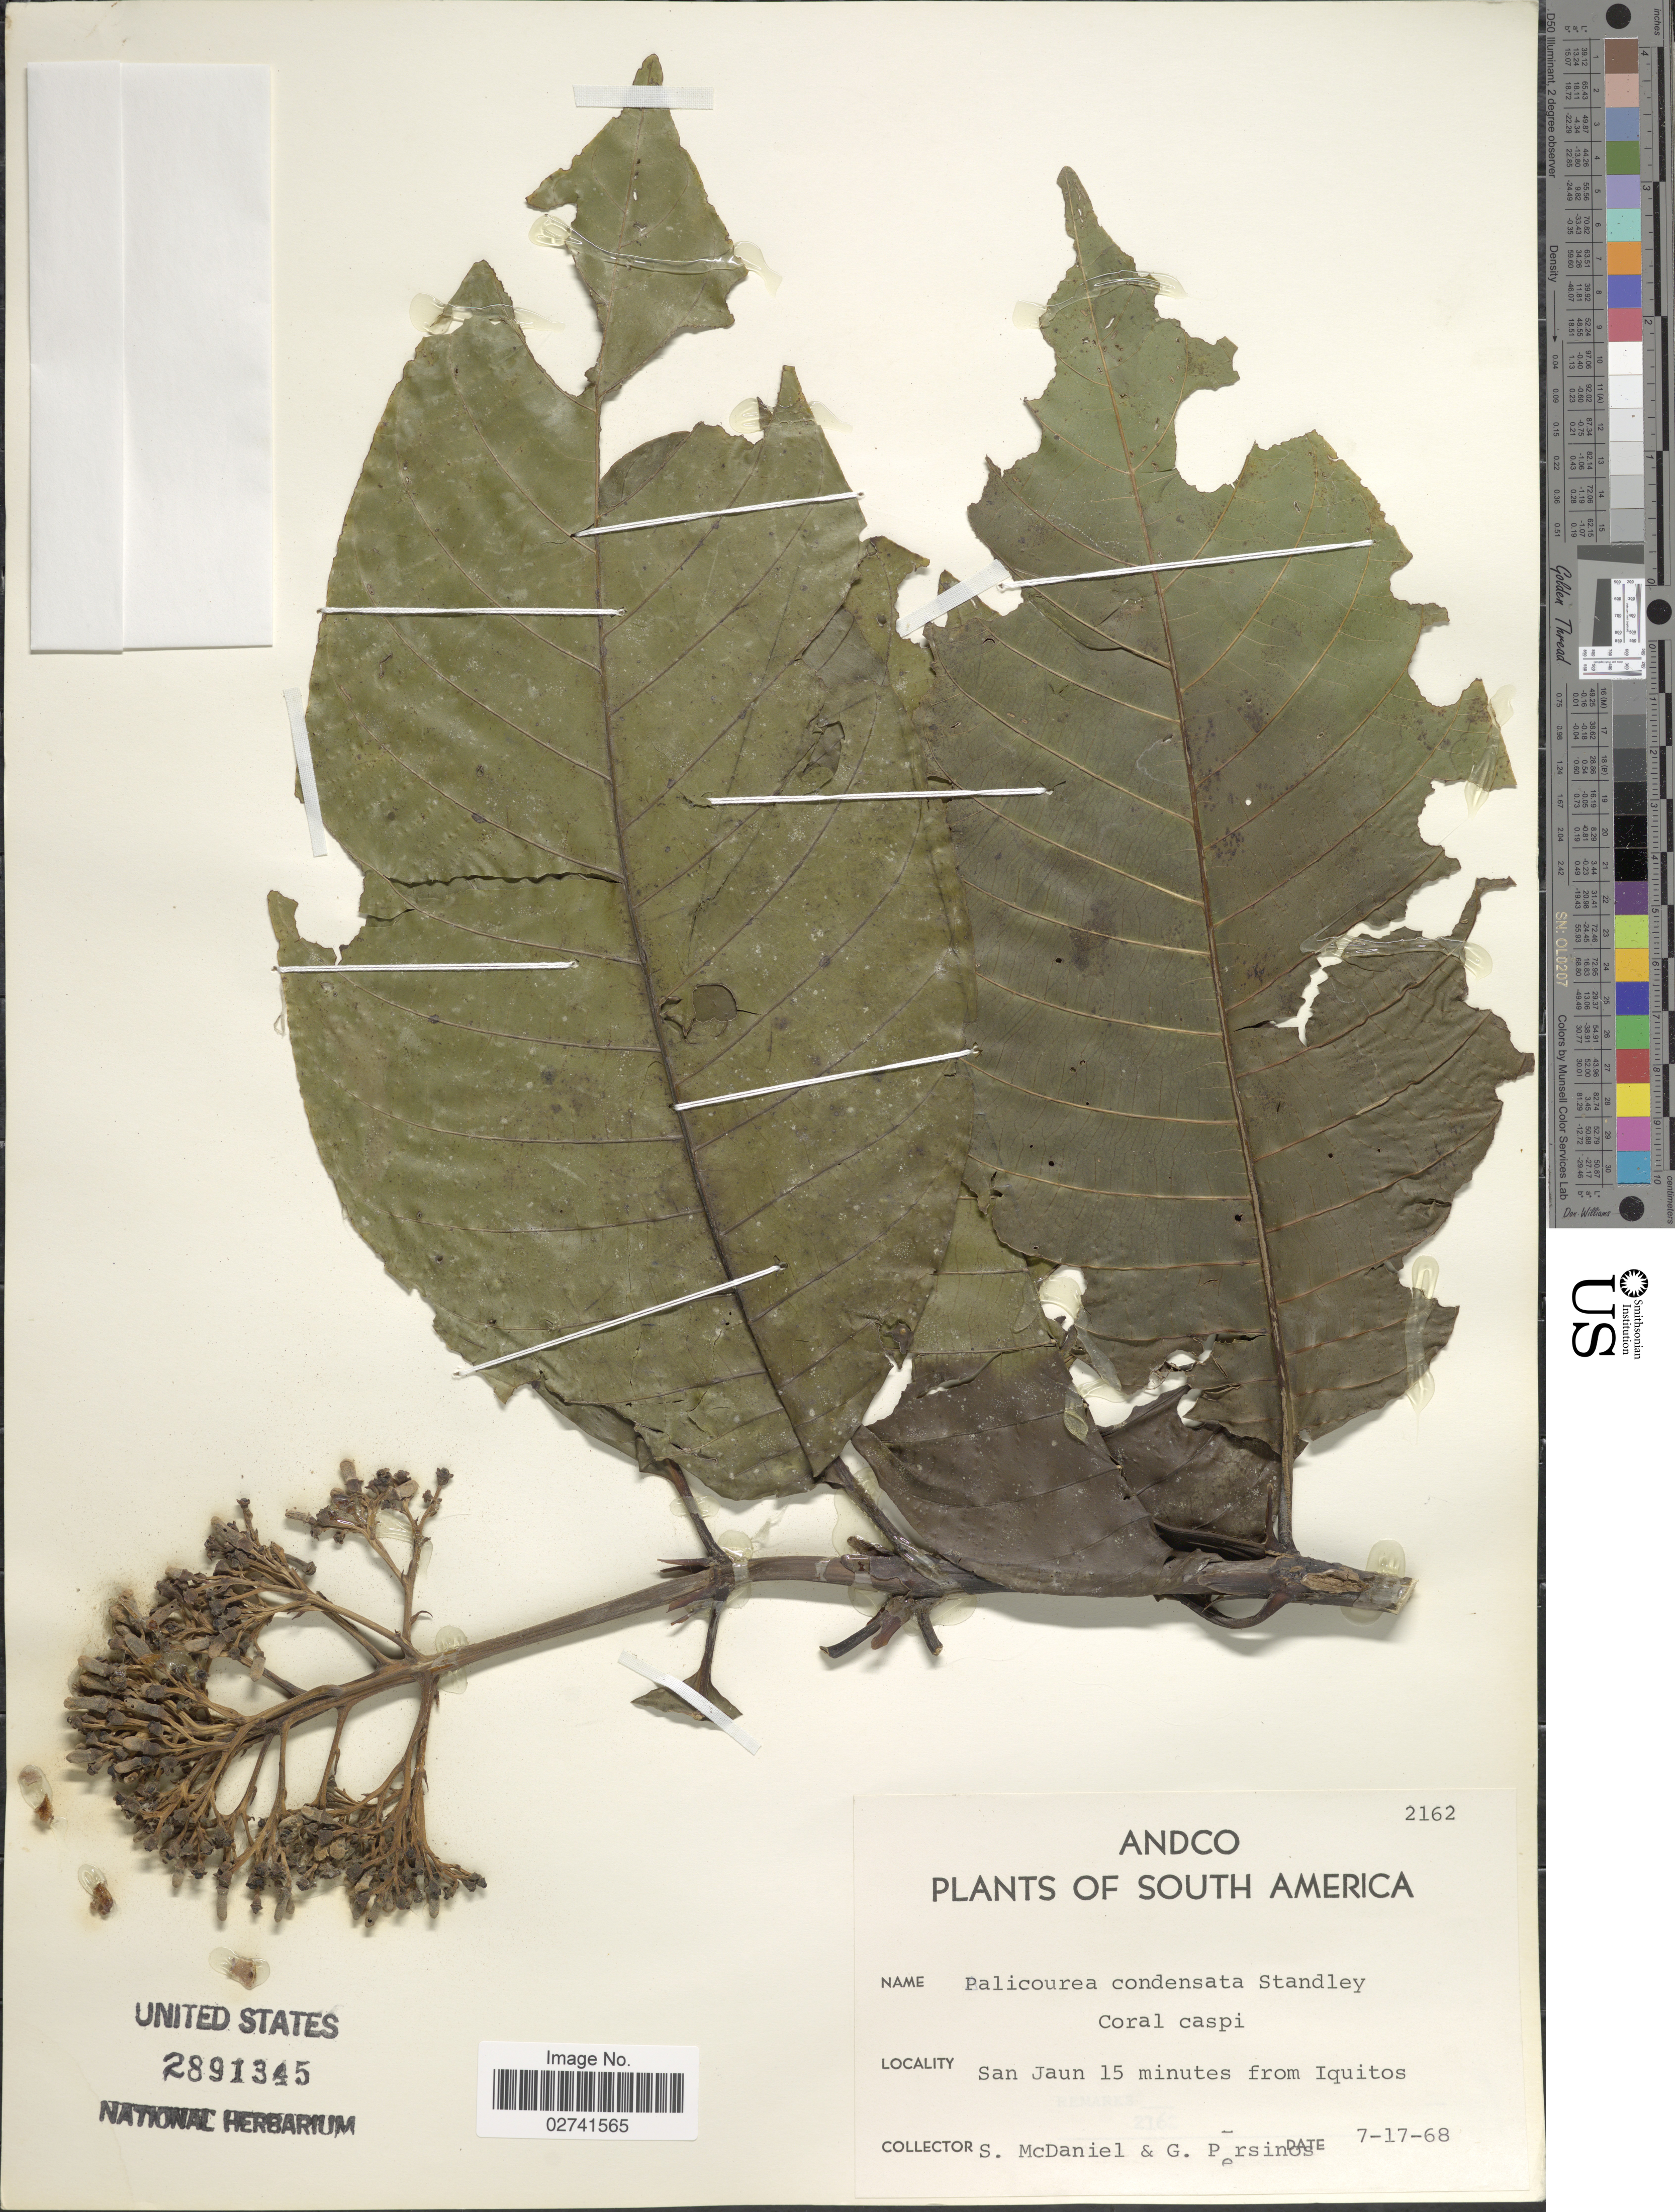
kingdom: Plantae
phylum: Tracheophyta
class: Magnoliopsida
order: Gentianales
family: Rubiaceae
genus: Palicourea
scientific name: Palicourea lasiantha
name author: Krause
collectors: S. McDaniel & G. Persinos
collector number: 2162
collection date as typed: Transcribed d/m/y: 17/7/68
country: Peru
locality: San Juan 15 minutes from Iquitos, South America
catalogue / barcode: US 2891345